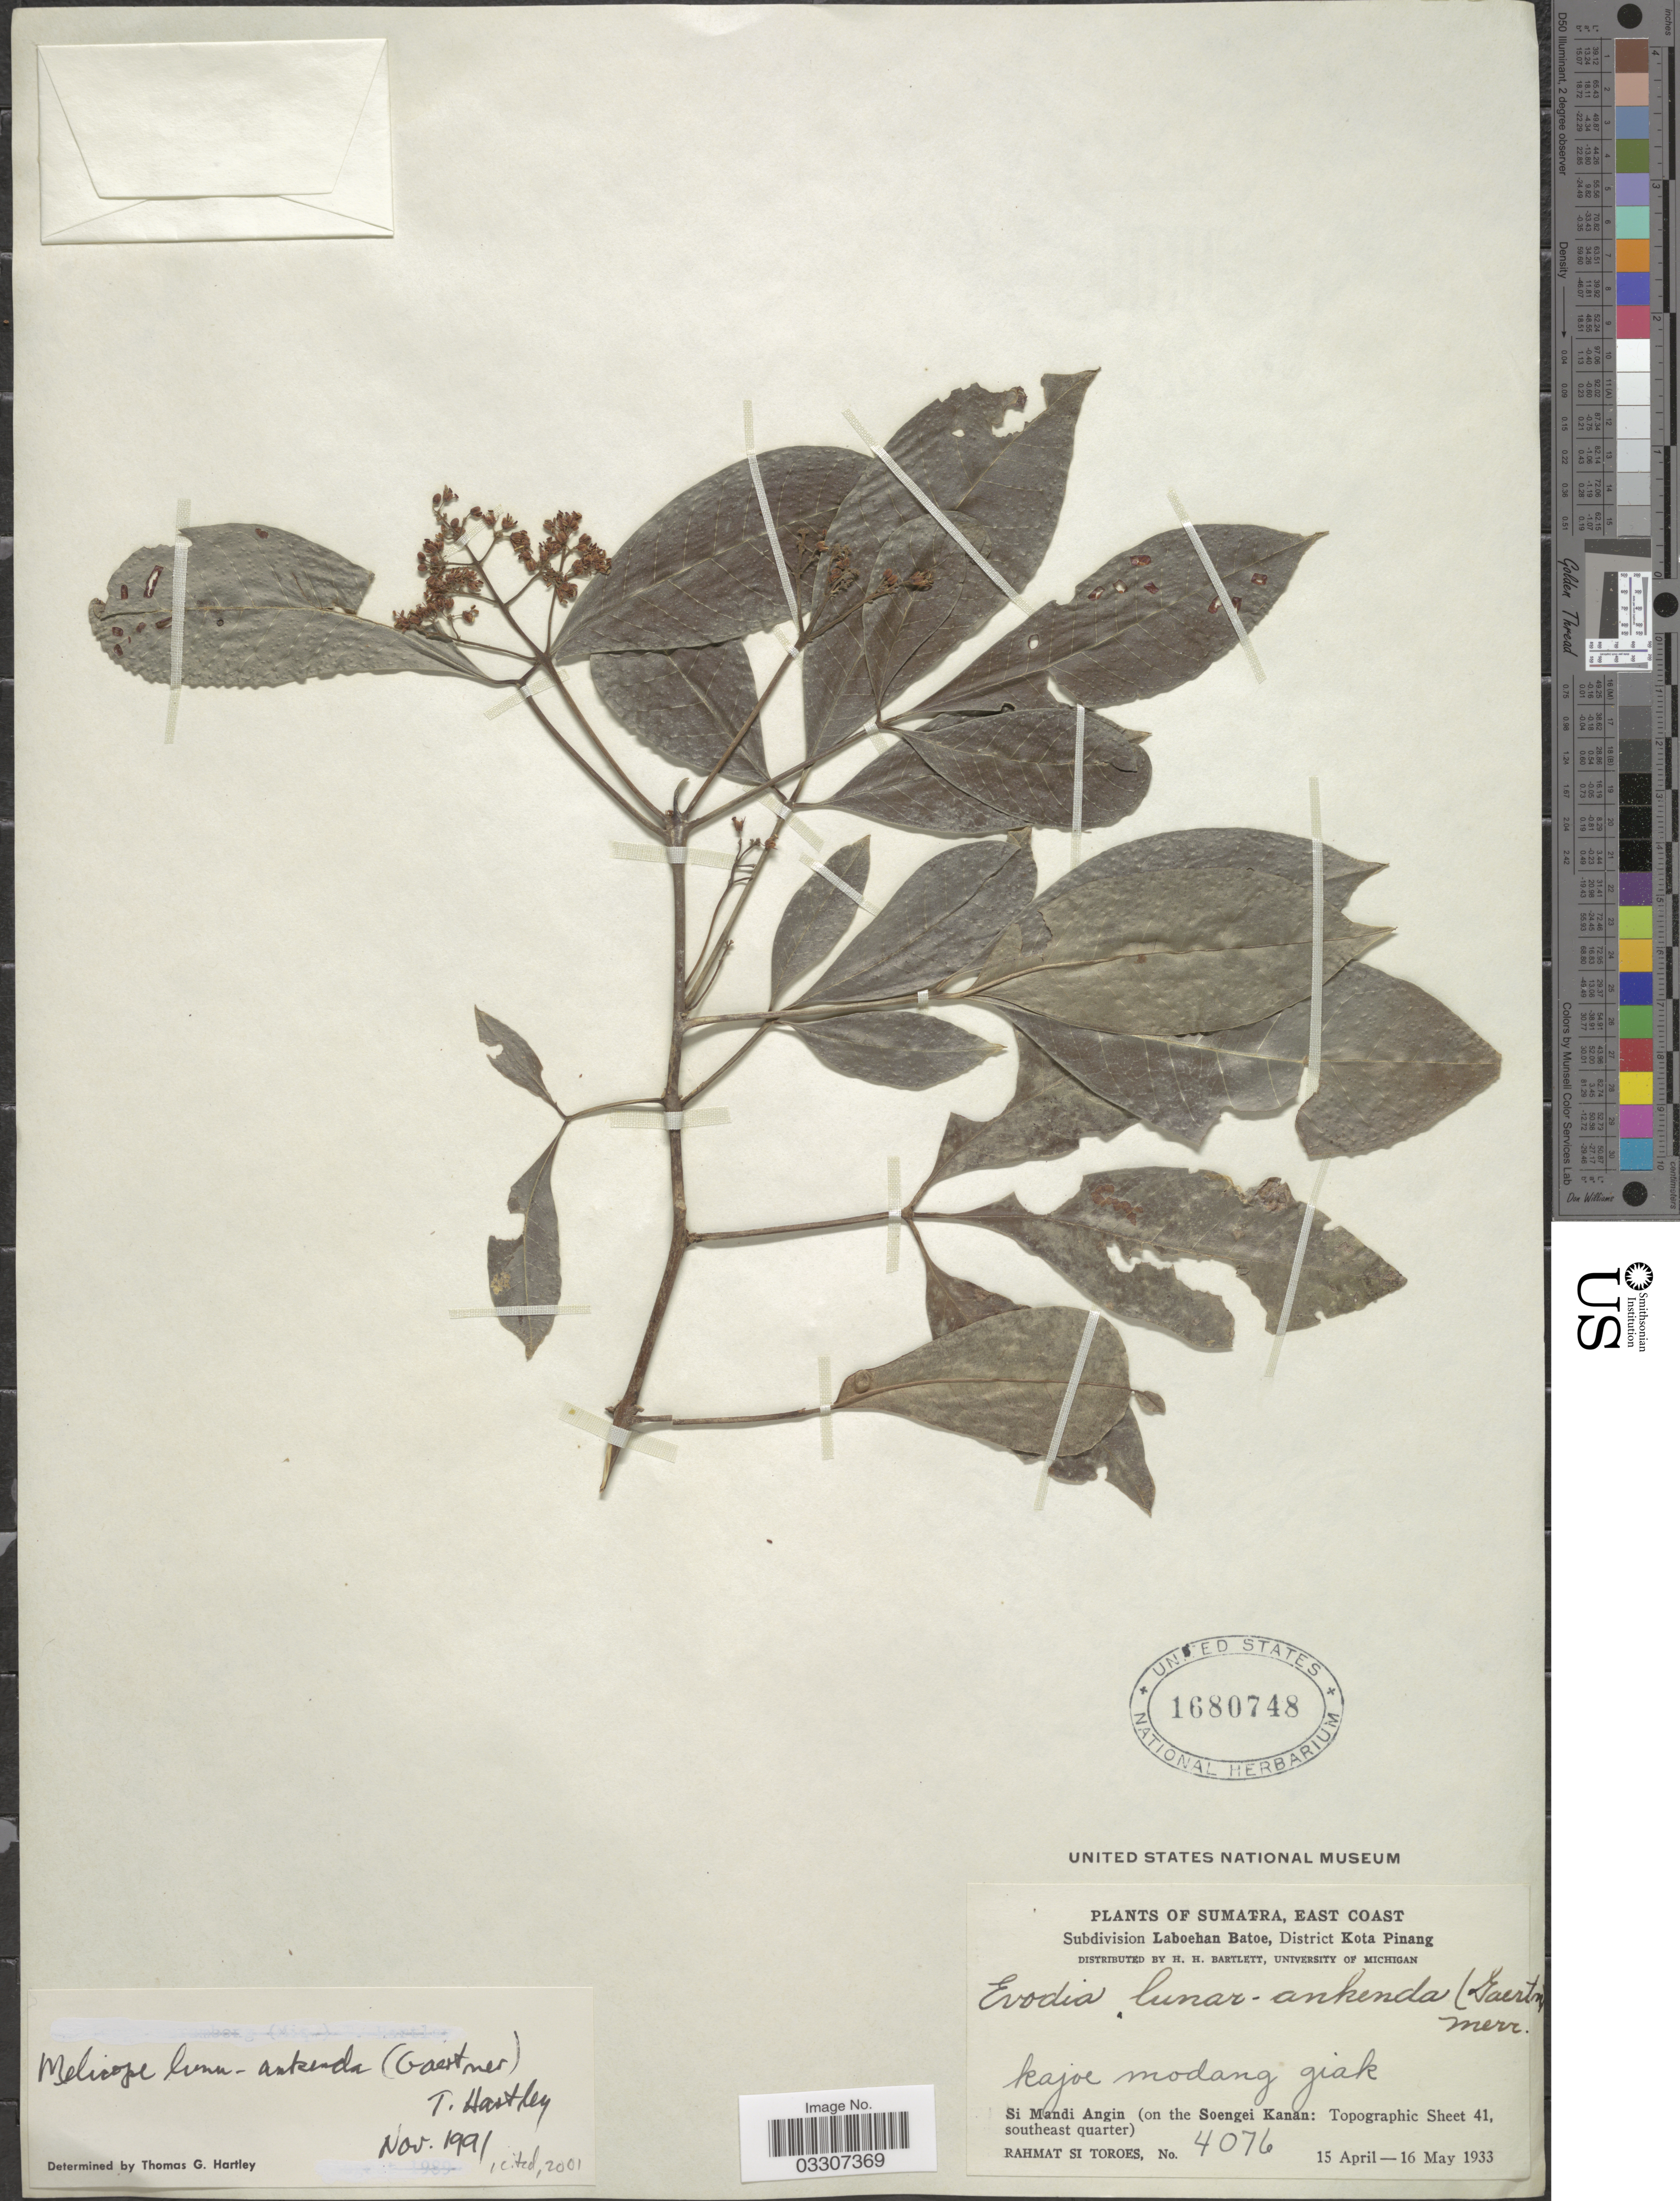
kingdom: Plantae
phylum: Tracheophyta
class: Magnoliopsida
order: Sapindales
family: Rutaceae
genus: Melicope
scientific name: Melicope lunu-ankenda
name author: (Gaertn.) T.G. Hartley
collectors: Rahmat Si Boeea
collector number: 4076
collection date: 1933-04-15/1933-05-16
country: Indonesia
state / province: Sumatra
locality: East Coast. Subdivision Laboehan Batoe, District Kota Pinang. Si Mandi Angin (on the Soengei Kanan: Topographic Sheet 41, southeast quarter).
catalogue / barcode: US 1680748